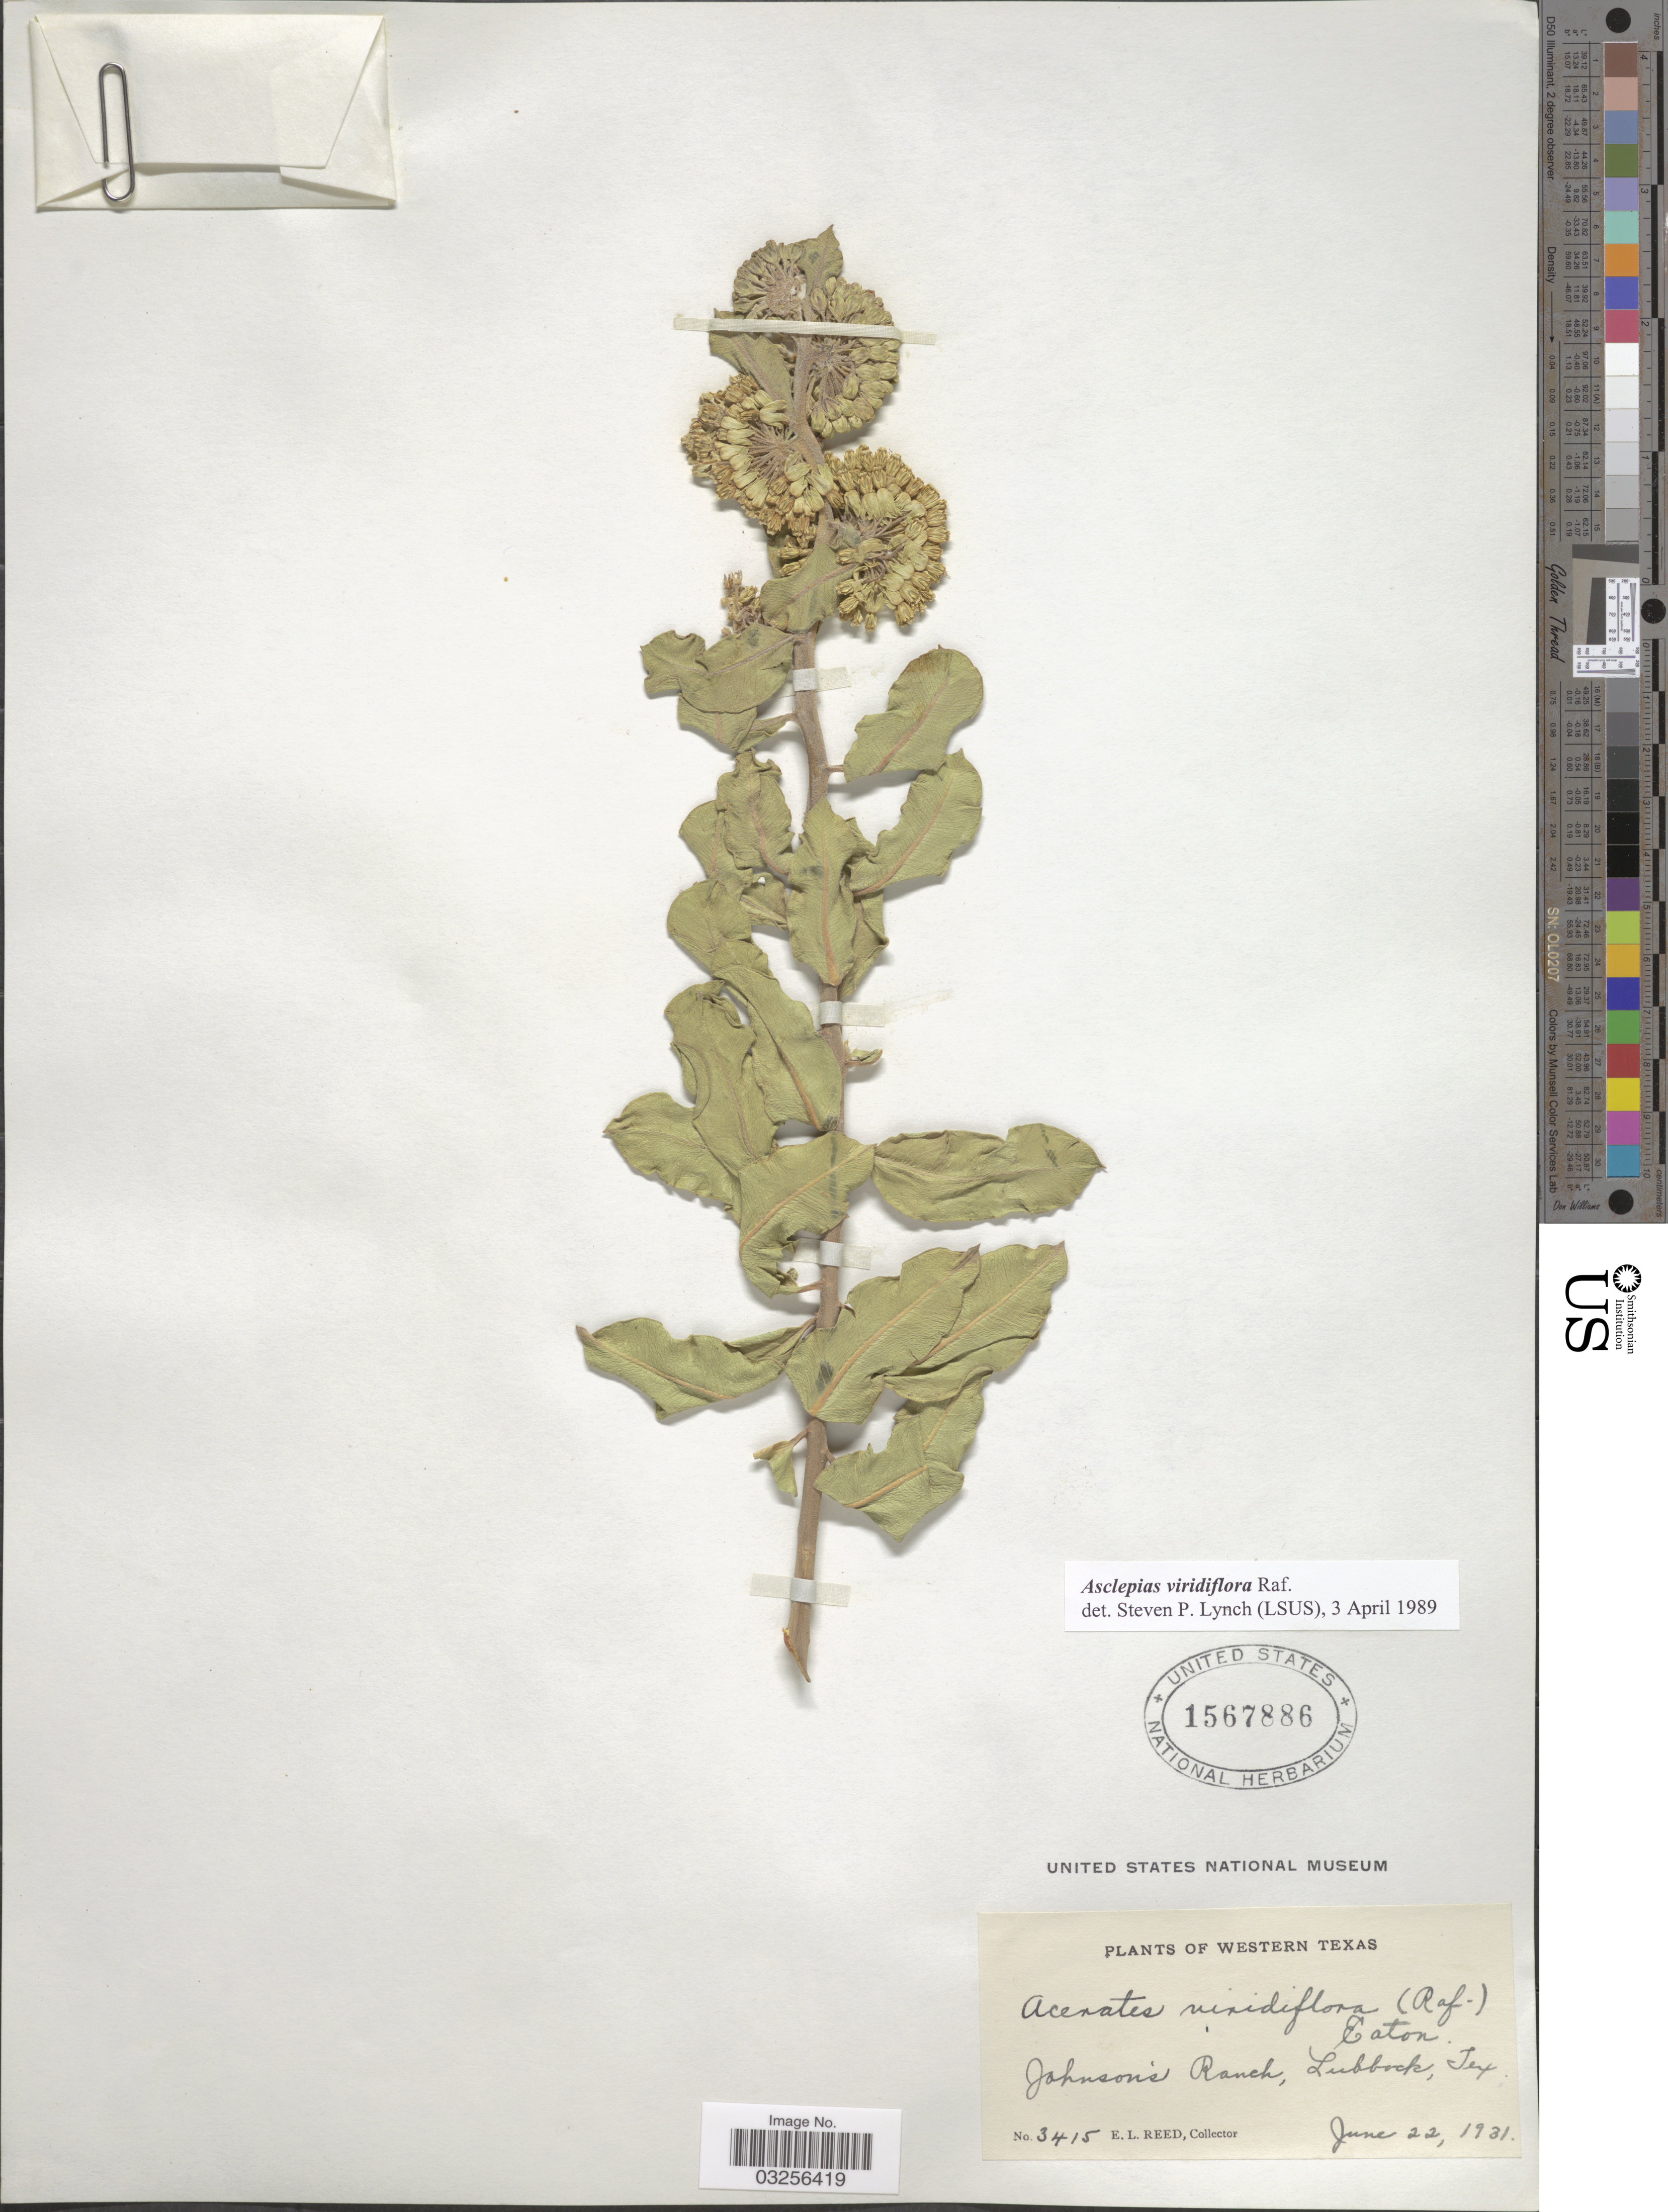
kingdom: Plantae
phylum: Tracheophyta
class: Magnoliopsida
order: Gentianales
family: Apocynaceae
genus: Asclepias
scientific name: Asclepias viridiflora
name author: Raf.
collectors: E. Reed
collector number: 3415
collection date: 1931-06-22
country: United States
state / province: Texas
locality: Western Texas. Johnson's Ranch, Lubbock, Tex.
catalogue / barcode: US 1567886